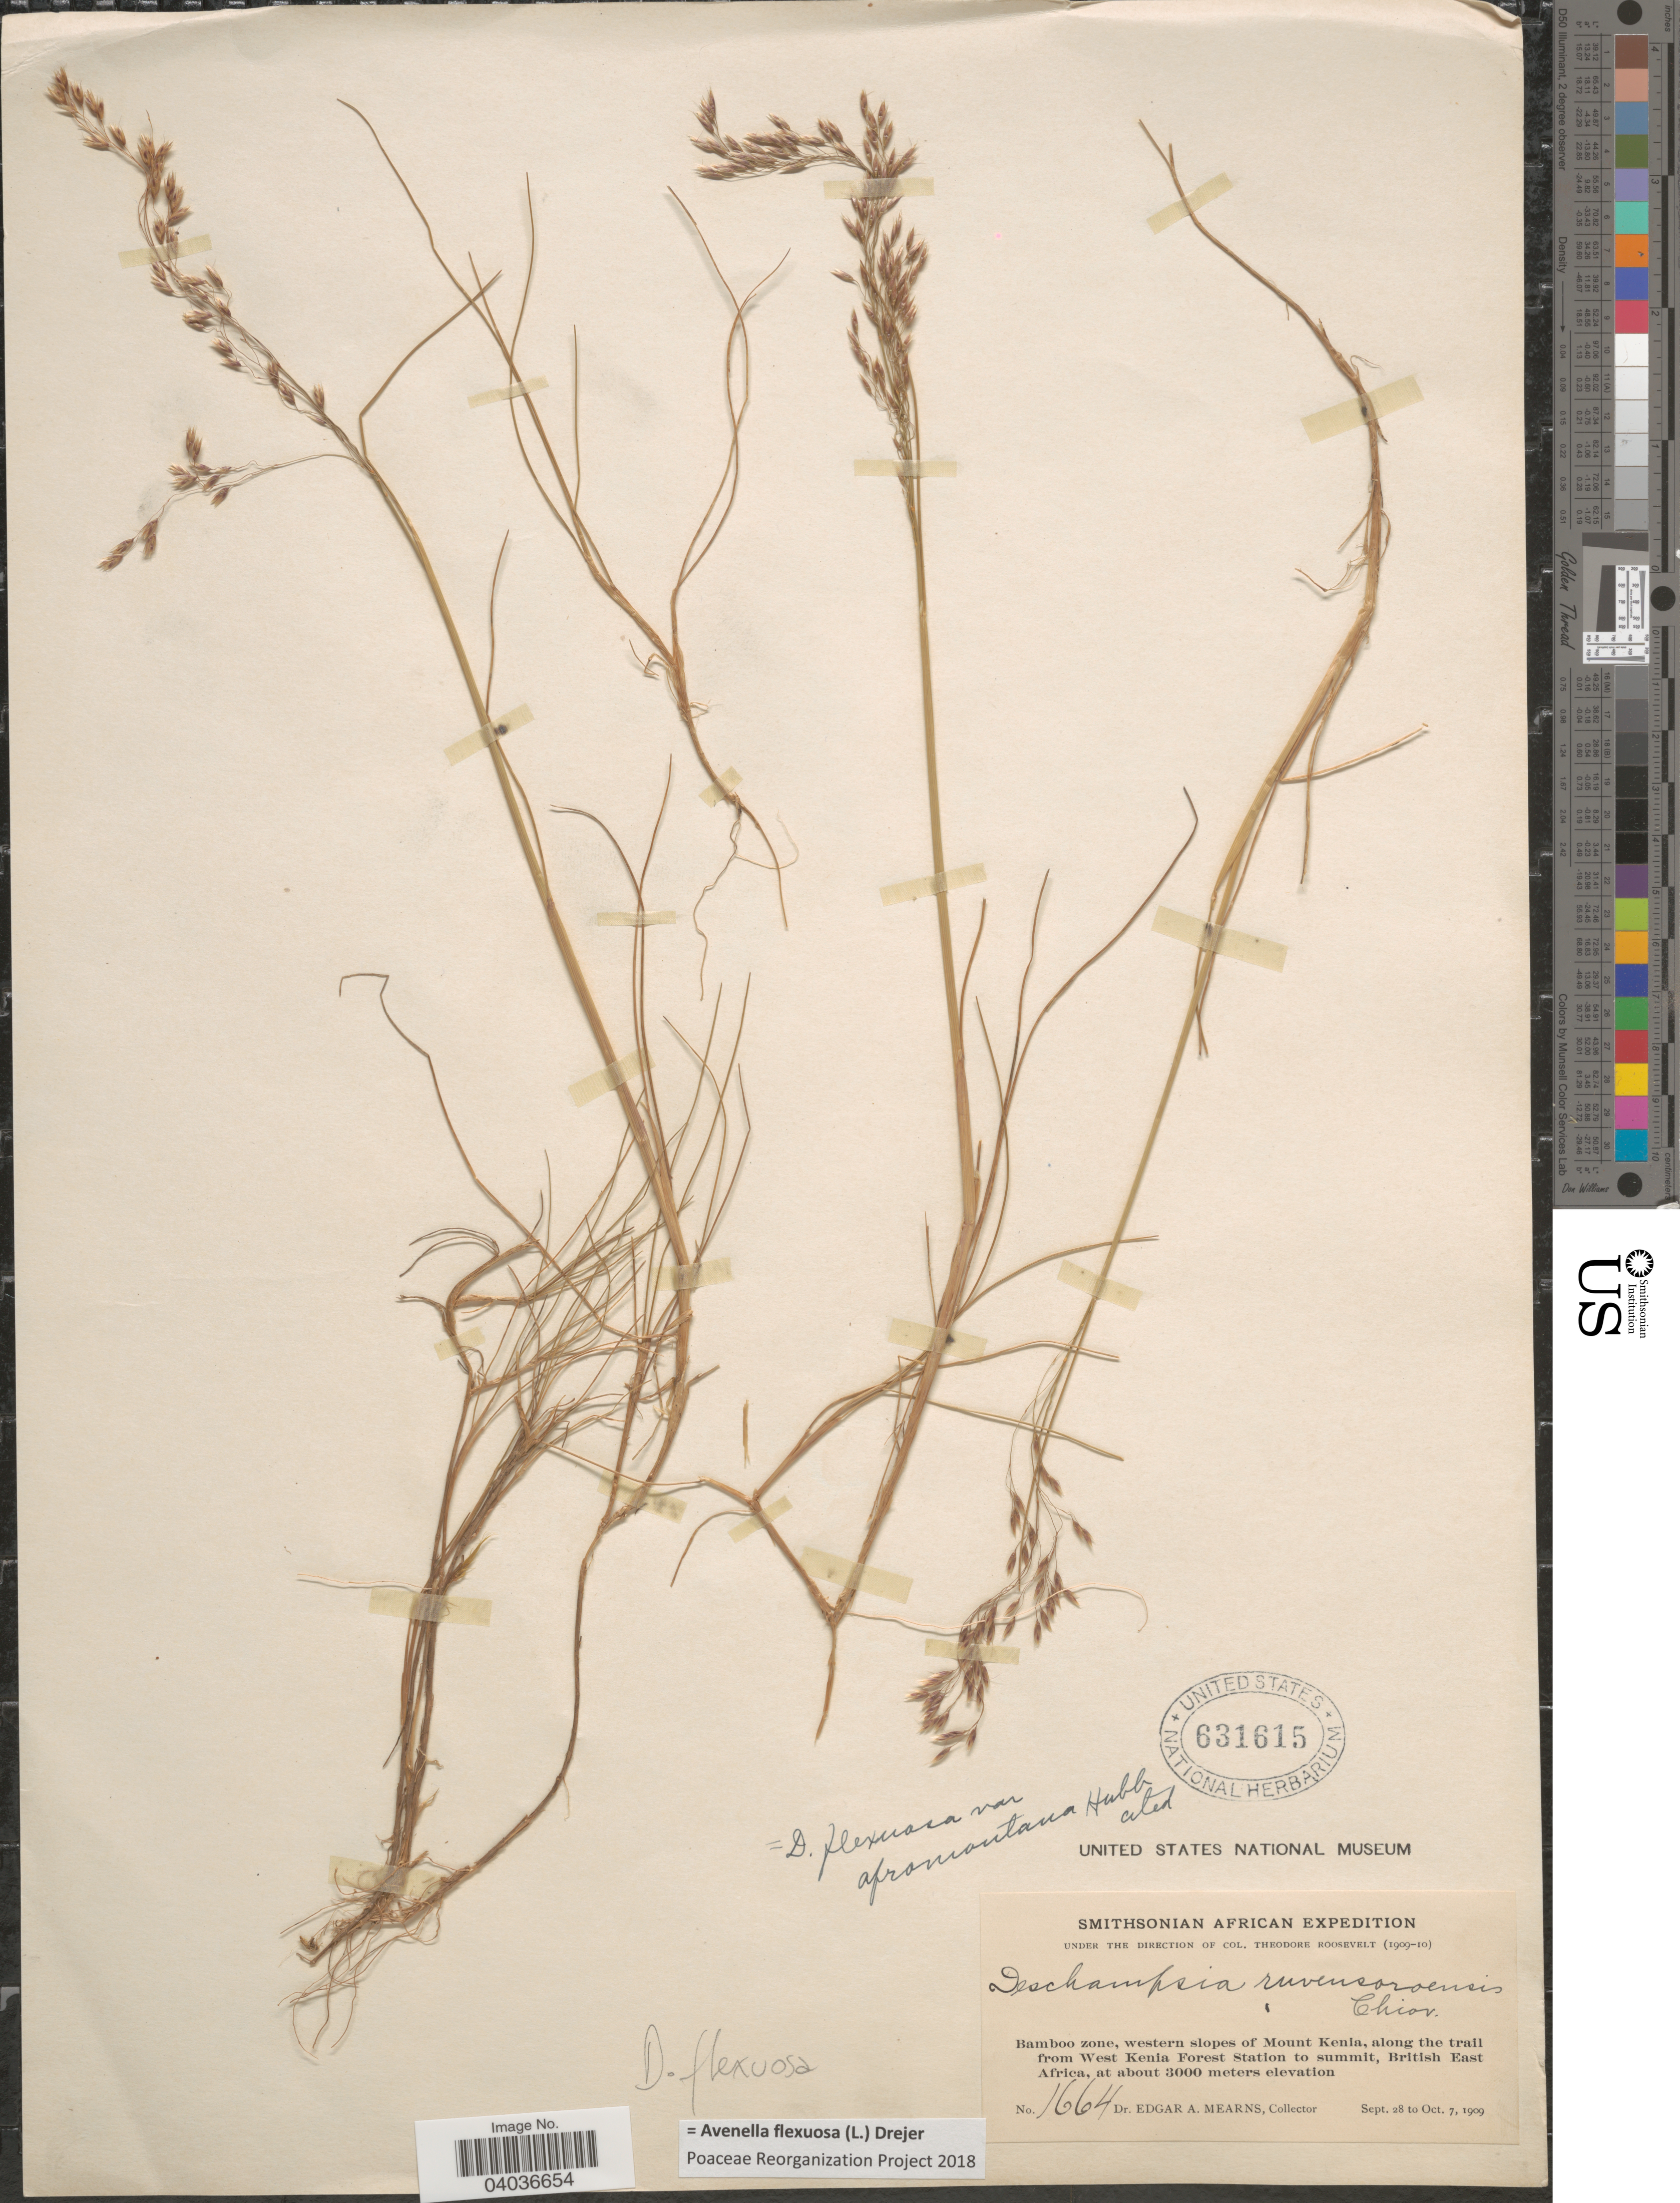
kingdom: Plantae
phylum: Tracheophyta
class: Liliopsida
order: Poales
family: Poaceae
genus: Avenella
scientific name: Avenella flexuosa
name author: (L.) Drejer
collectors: E. A. Mearns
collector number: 1664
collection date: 1909-09-28/1909-10-07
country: Kenya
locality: Bamboo zone, western slopes of Mount Kenia, along the trail from West Kenia Forest Station to summit, British East Africa.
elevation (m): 3000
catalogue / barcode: US 631615